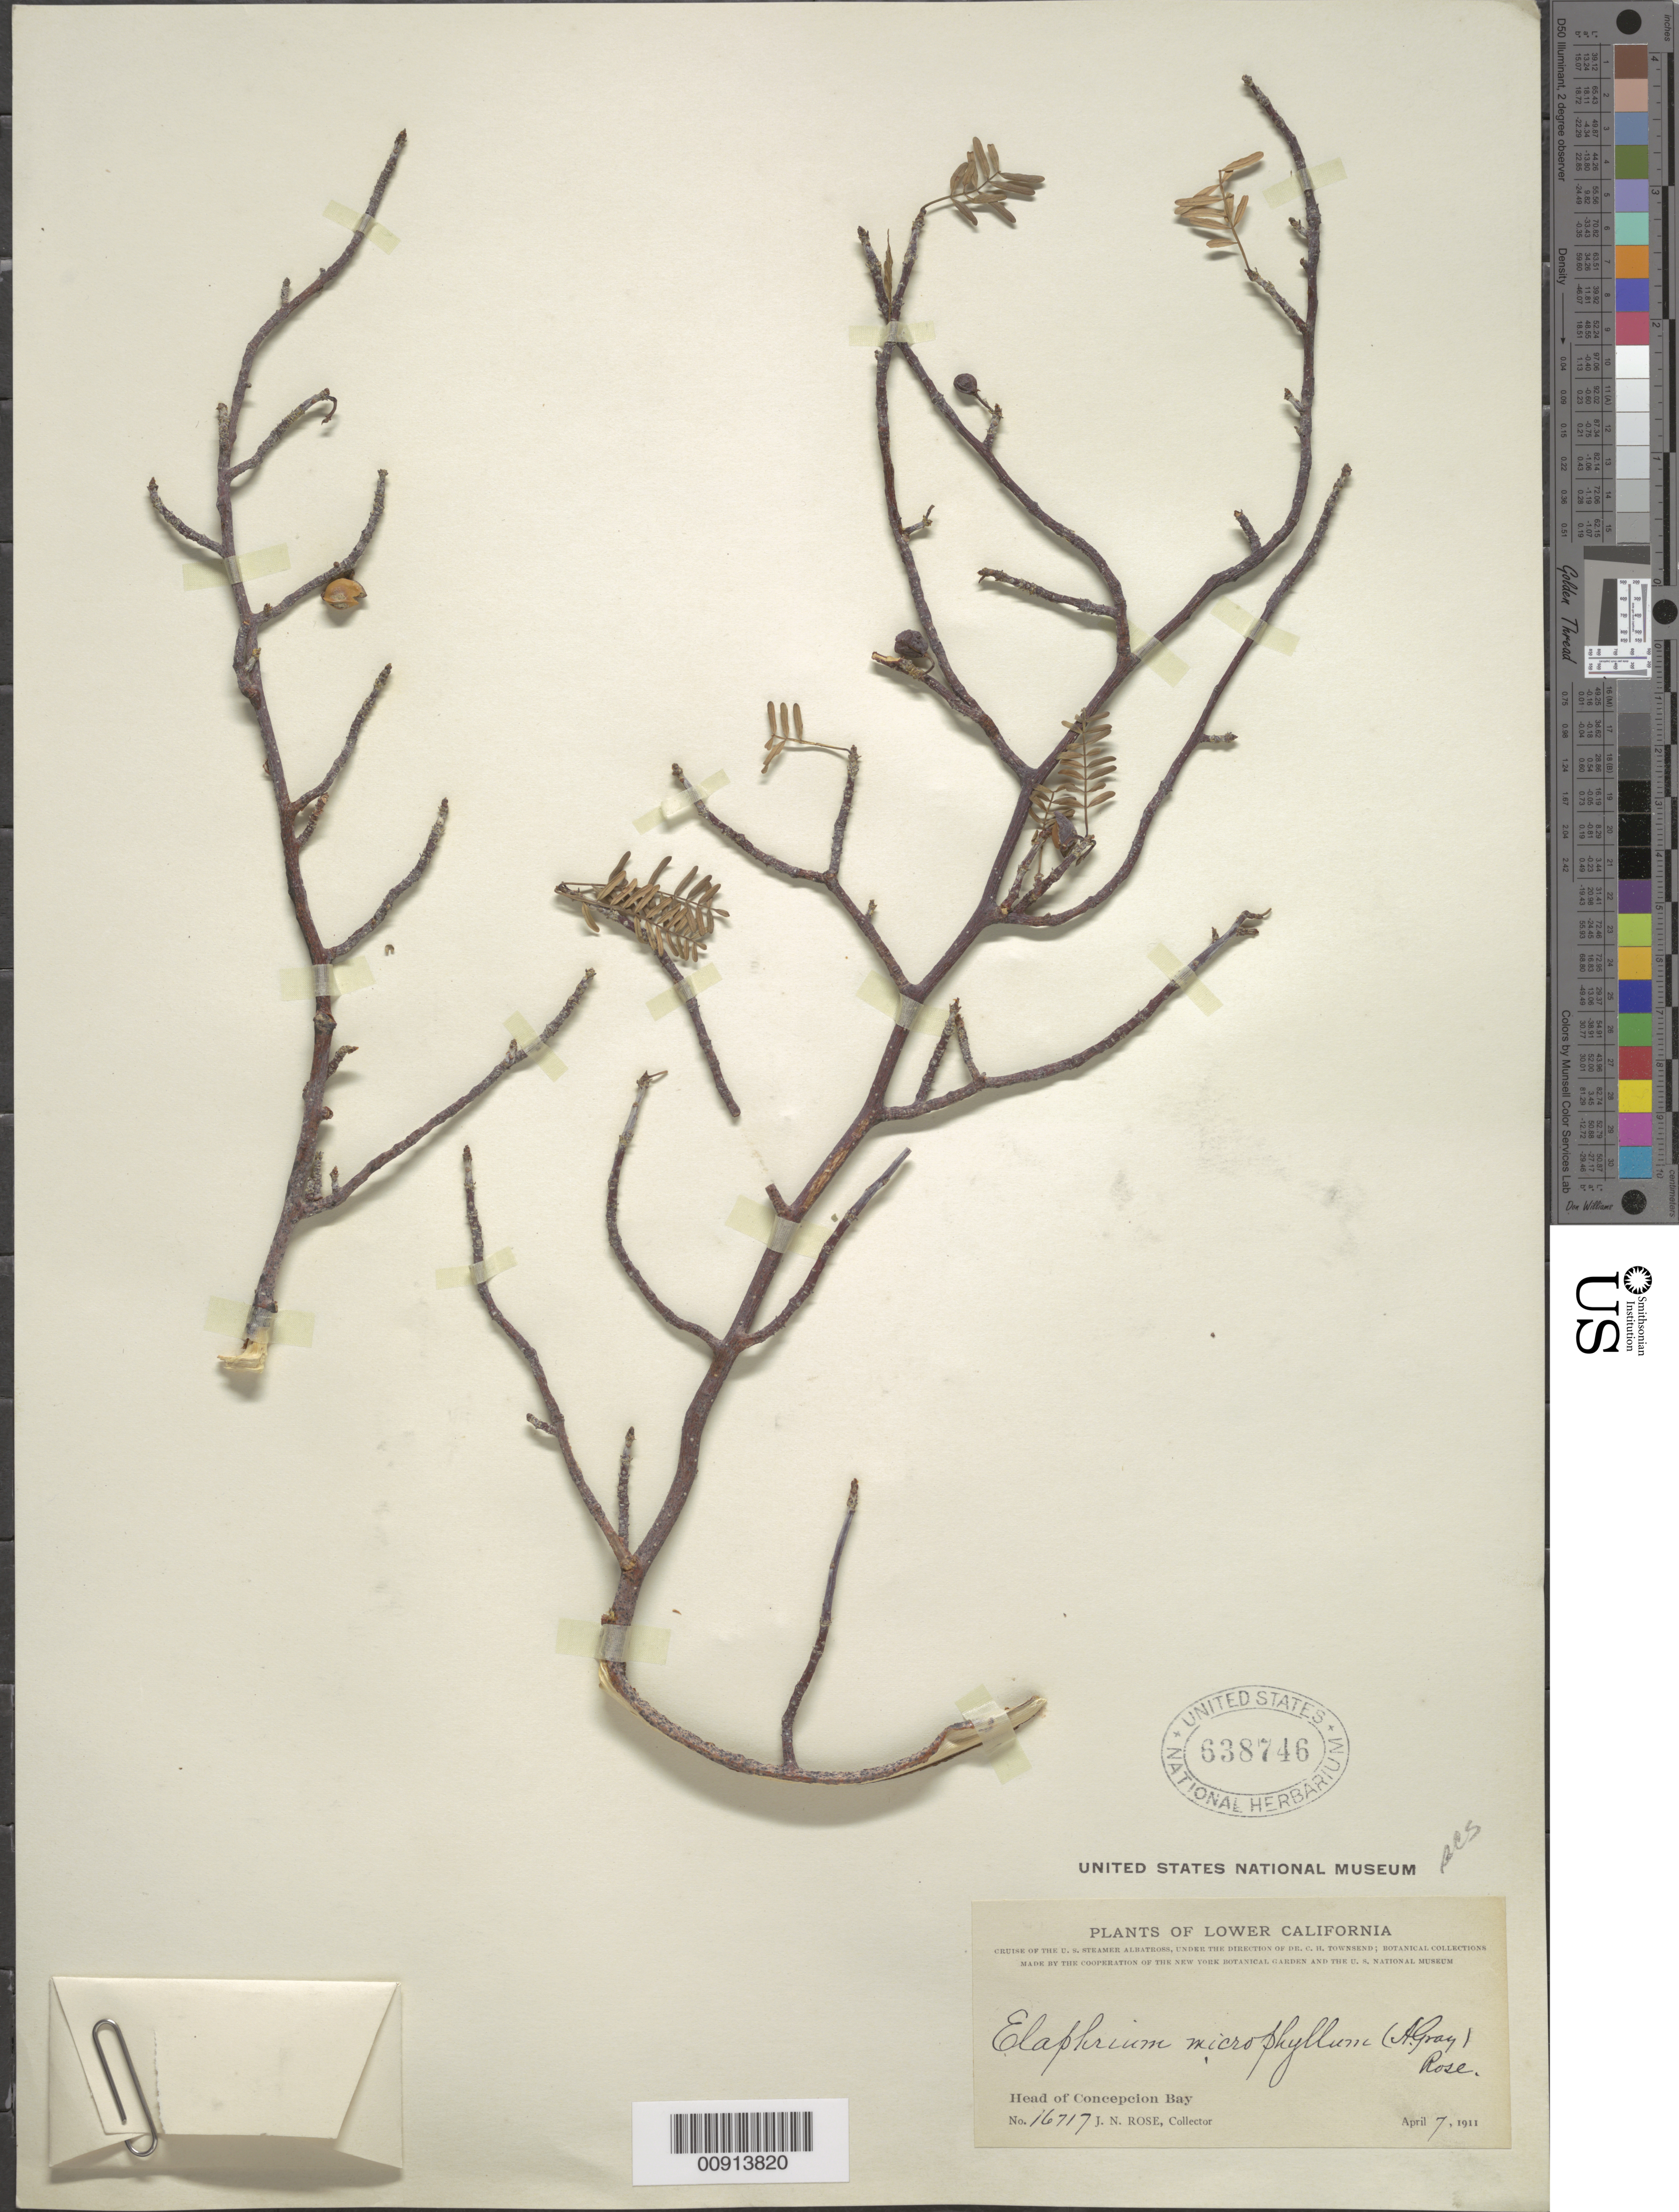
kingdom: Plantae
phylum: Tracheophyta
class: Magnoliopsida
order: Sapindales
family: Burseraceae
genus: Bursera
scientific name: Bursera microphylla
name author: A. Gray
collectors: J. N. Rose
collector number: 16717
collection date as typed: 07 Apr 1911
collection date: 1911-04-07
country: Mexico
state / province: Baja California Sur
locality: Head of Concepción Bay, Lower California.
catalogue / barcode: US 638746